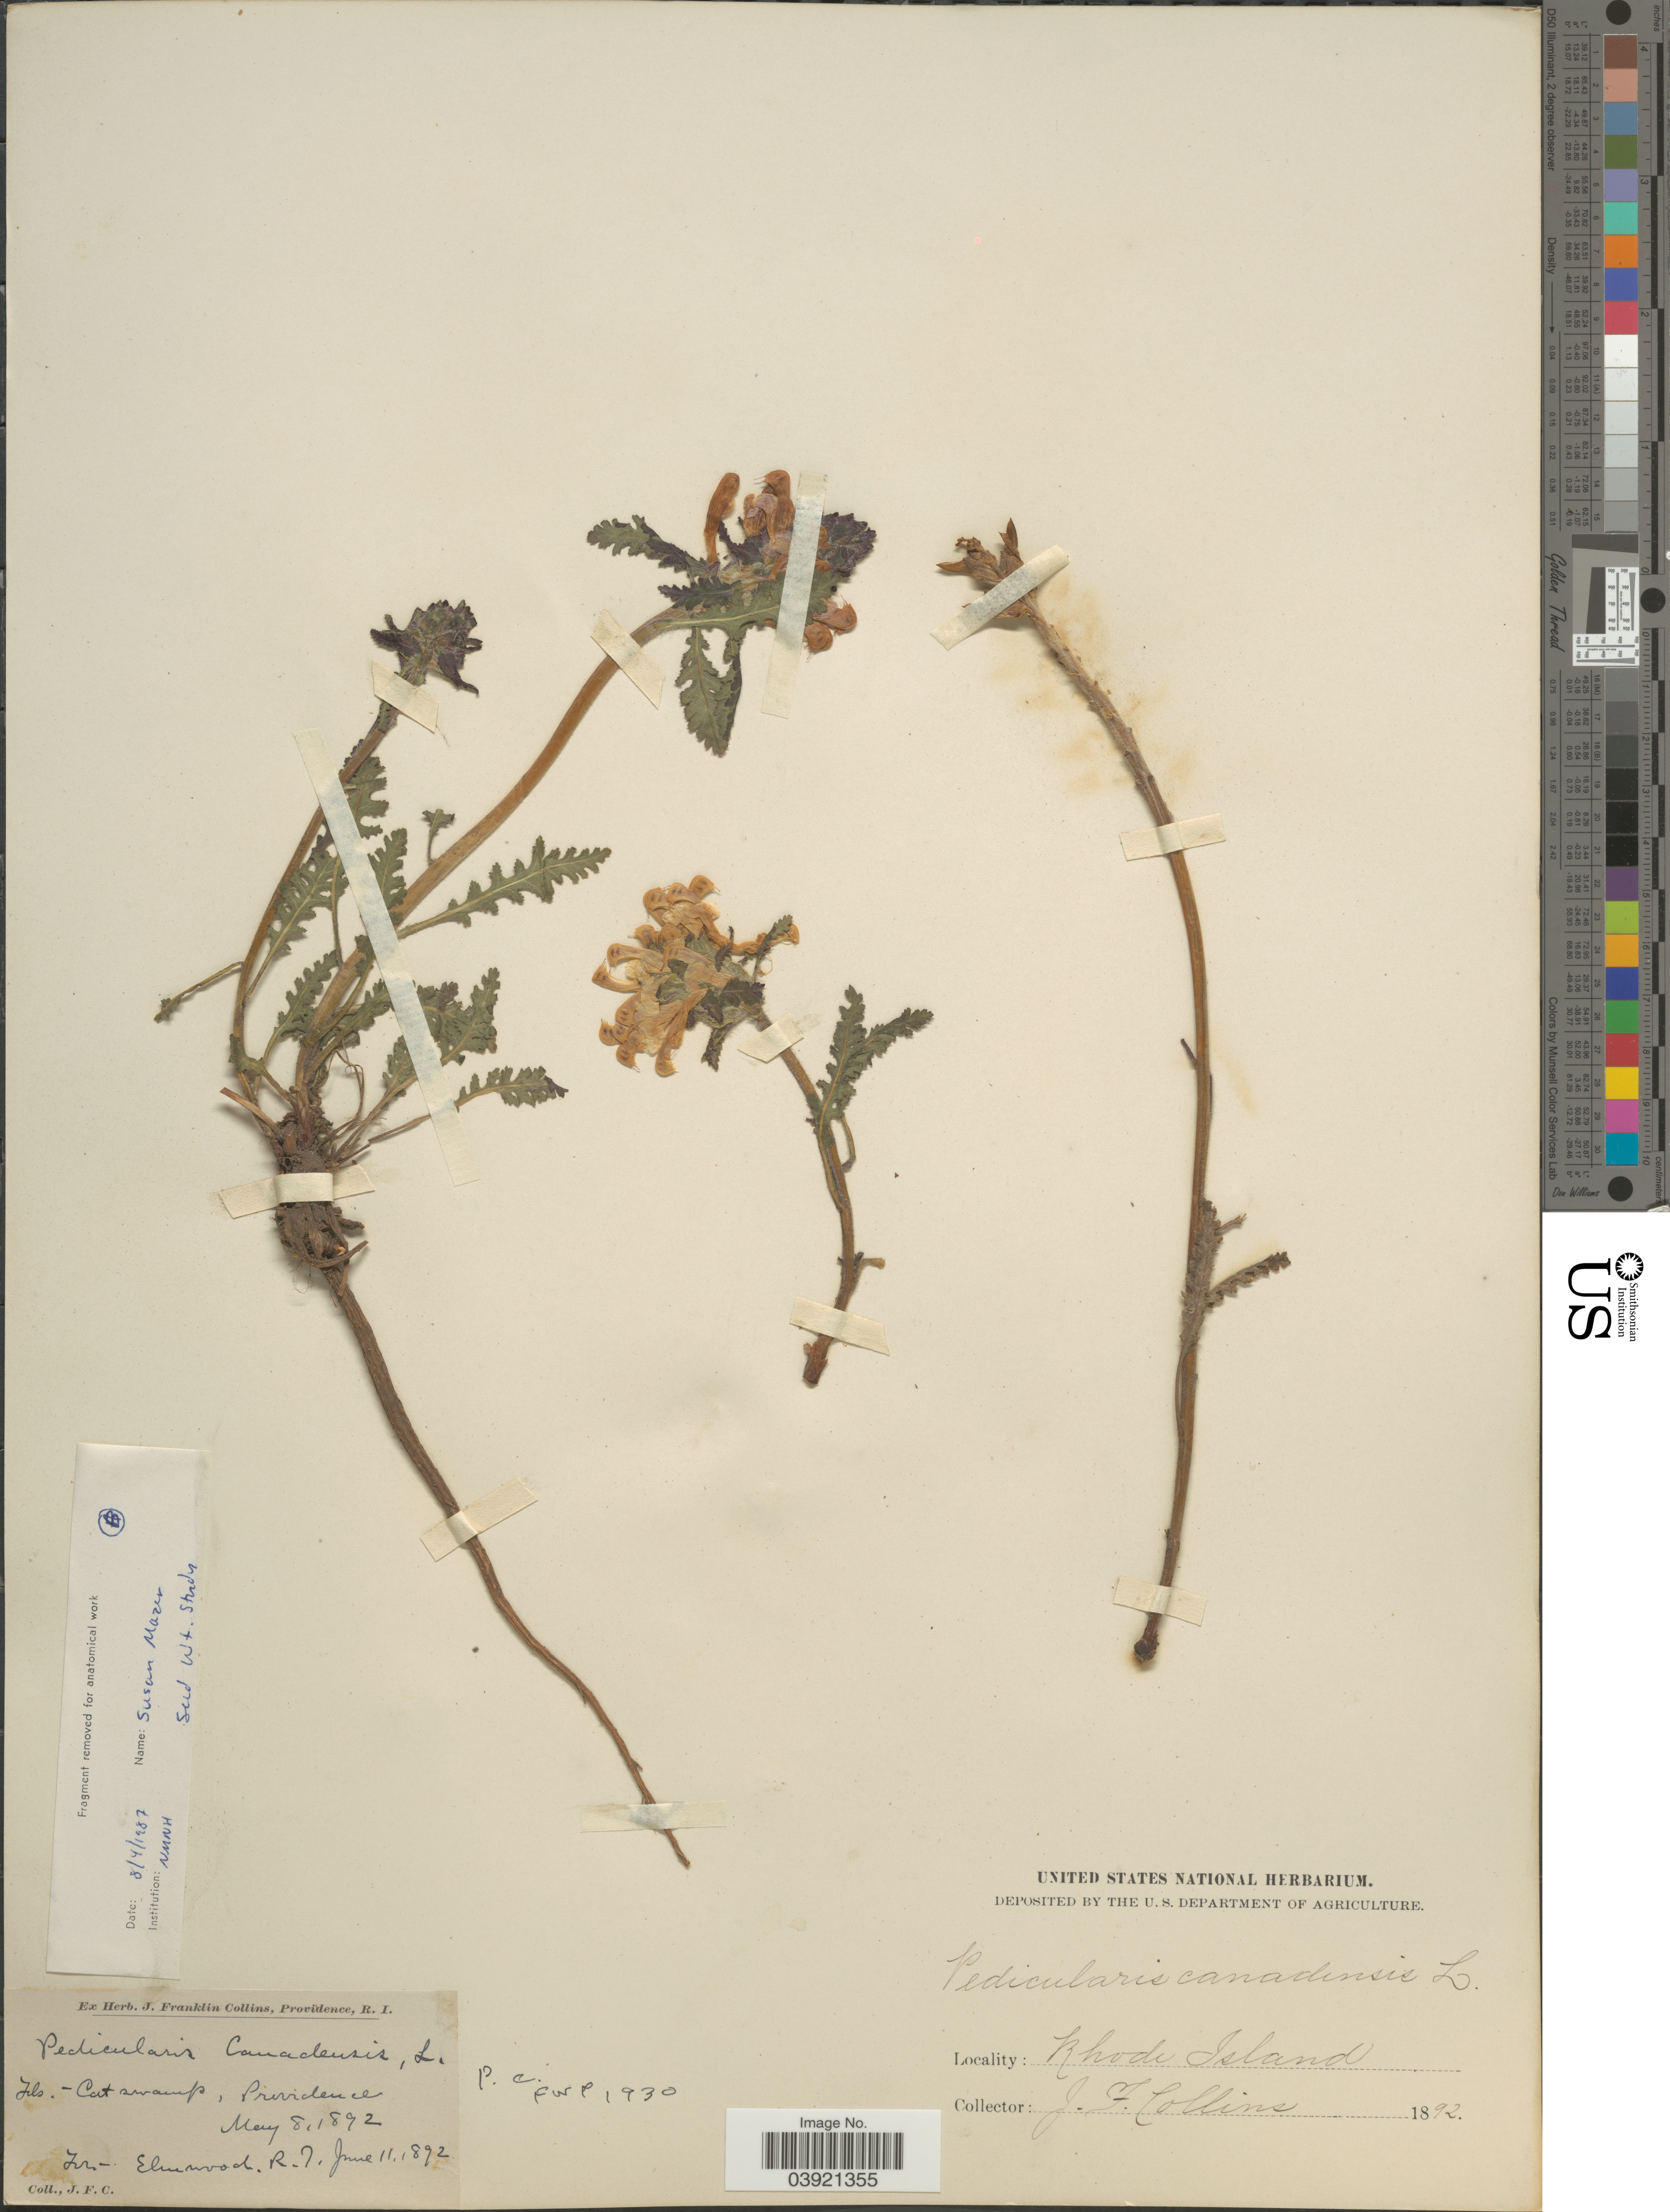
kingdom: Plantae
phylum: Tracheophyta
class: Magnoliopsida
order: Lamiales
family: Orobanchaceae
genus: Pedicularis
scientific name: Pedicularis canadensis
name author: L.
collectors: J. Collins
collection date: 1892-05-08/1892-06-11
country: United States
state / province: Rhode Island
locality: Providence. Elmwood.